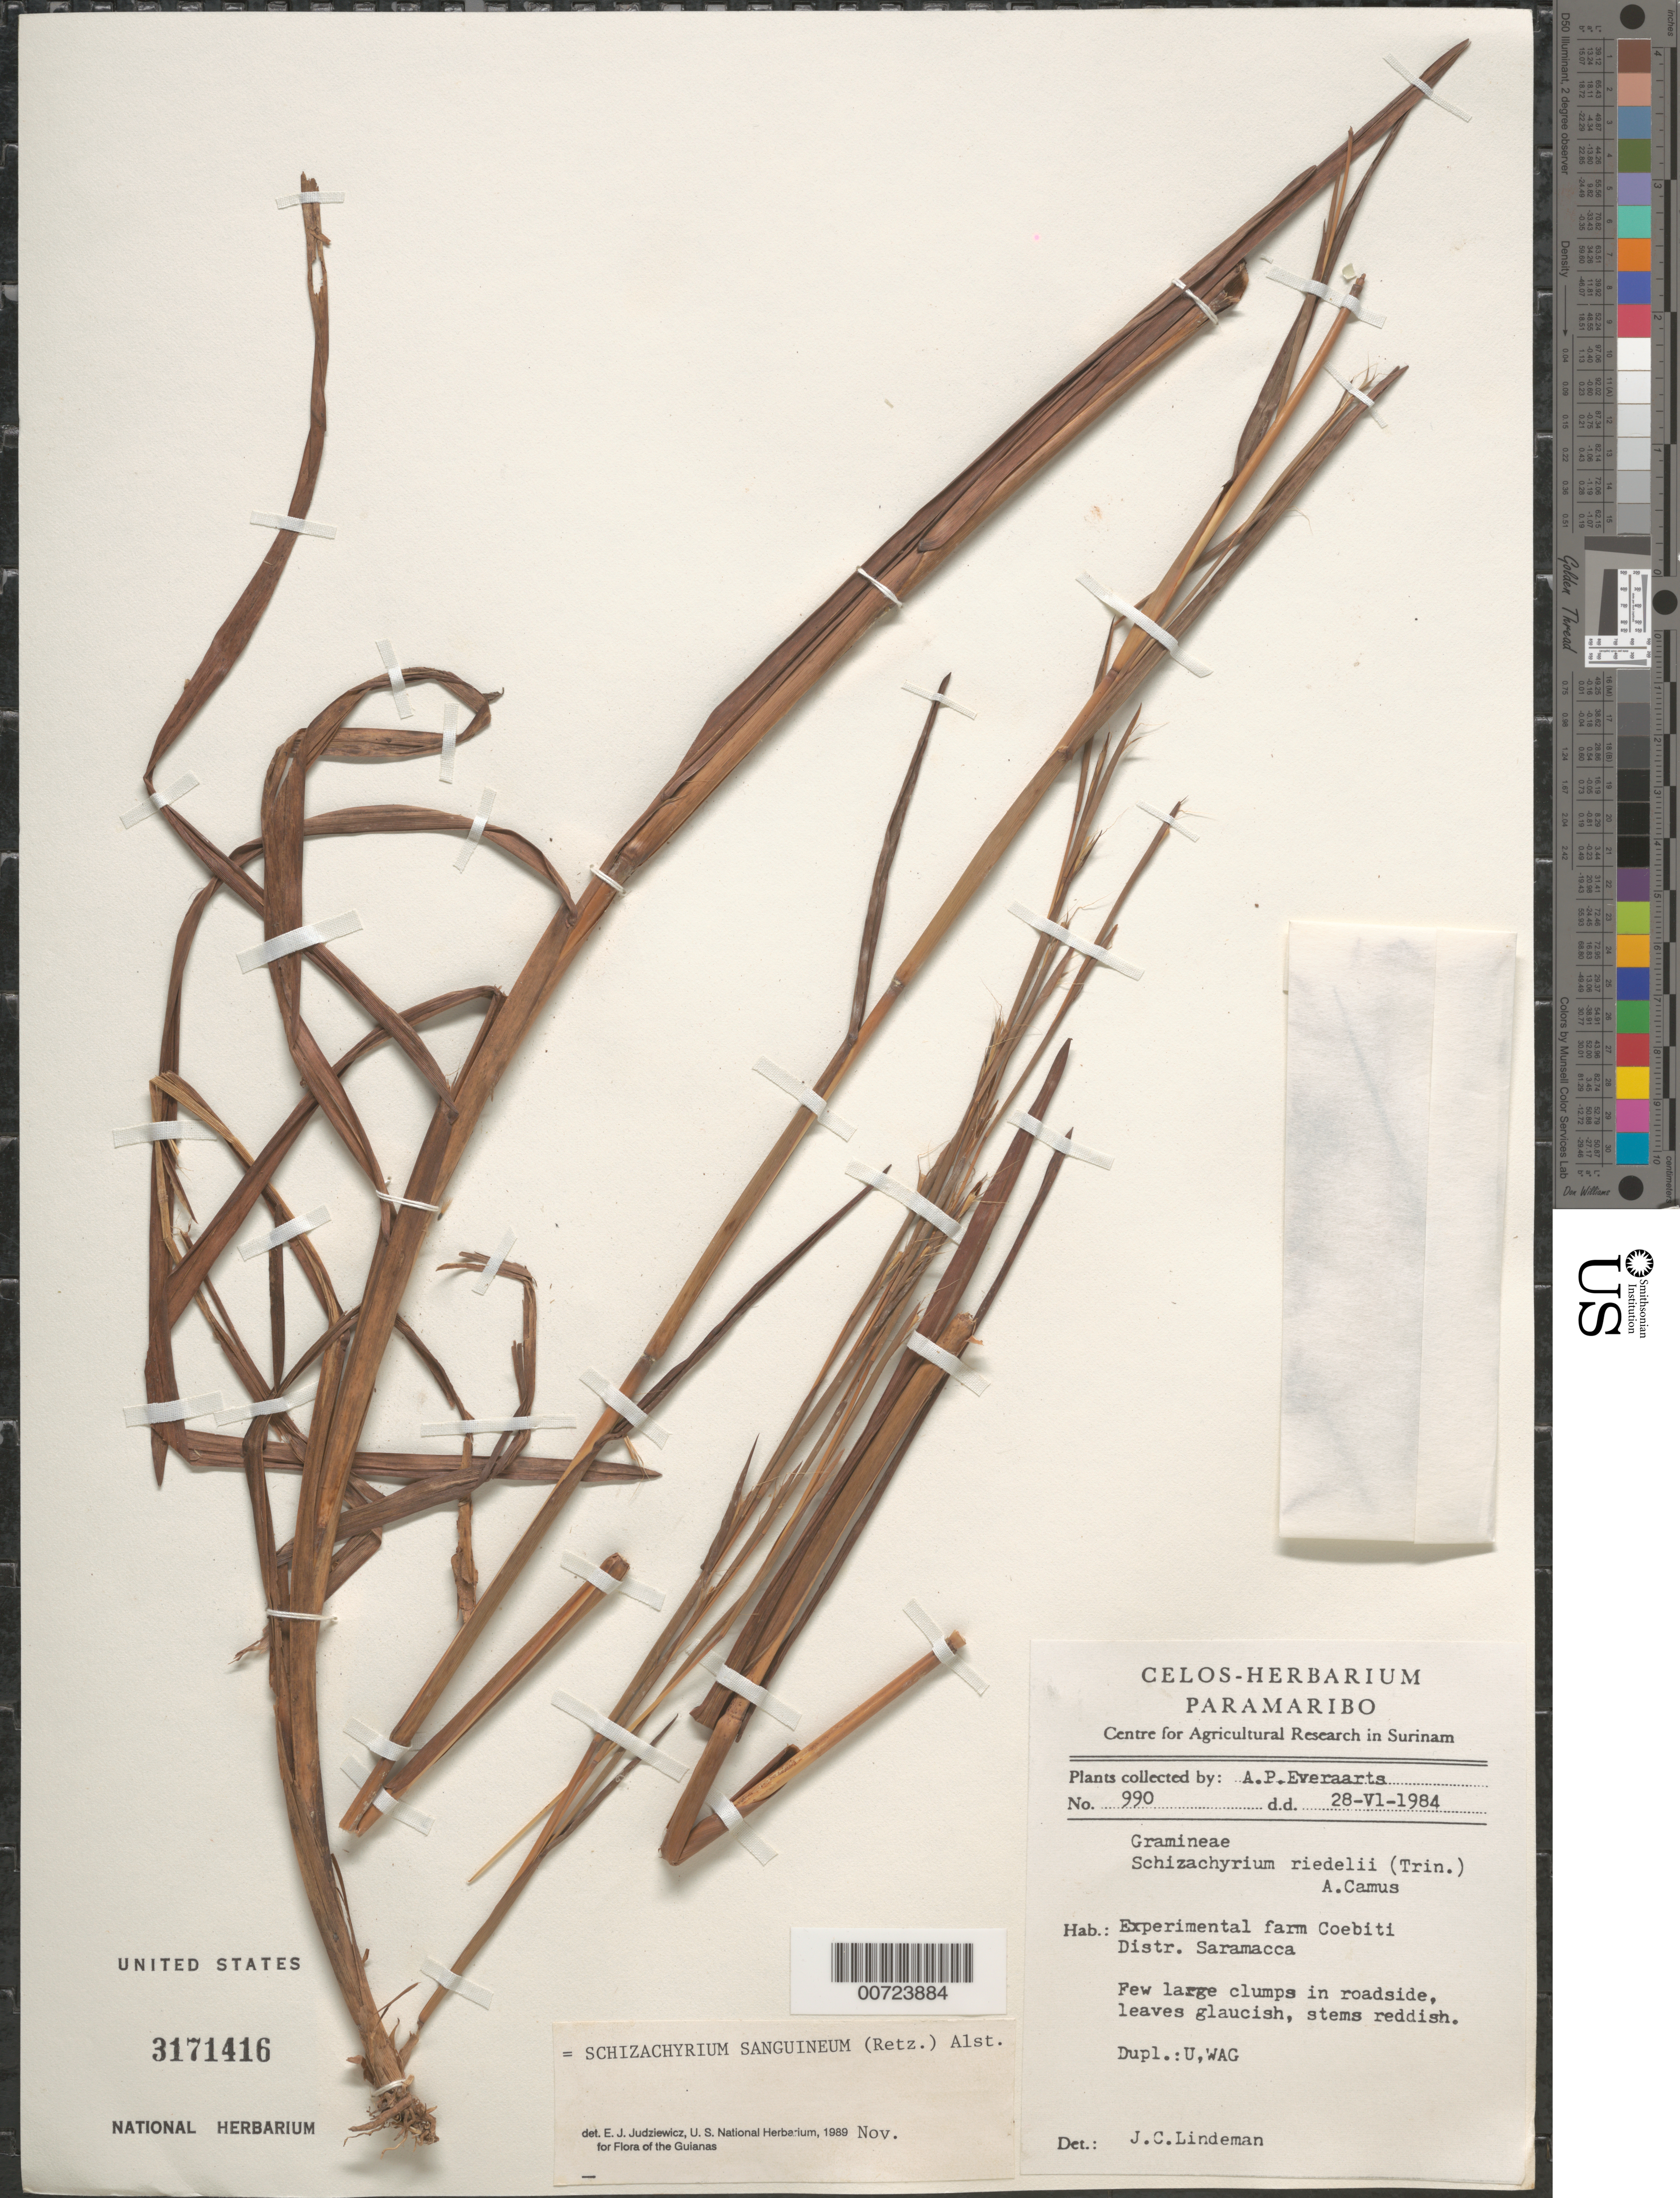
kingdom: Plantae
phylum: Tracheophyta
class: Liliopsida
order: Poales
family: Poaceae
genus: Schizachyrium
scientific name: Schizachyrium sanguineum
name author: (Retz.) Alston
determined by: Judziewicz, E. J.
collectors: A. Everaarts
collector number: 990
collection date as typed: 28-Jun-84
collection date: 1984-06-28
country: Suriname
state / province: Saramacca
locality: Coebiti Experimental Farm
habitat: Roadside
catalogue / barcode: US 3171416